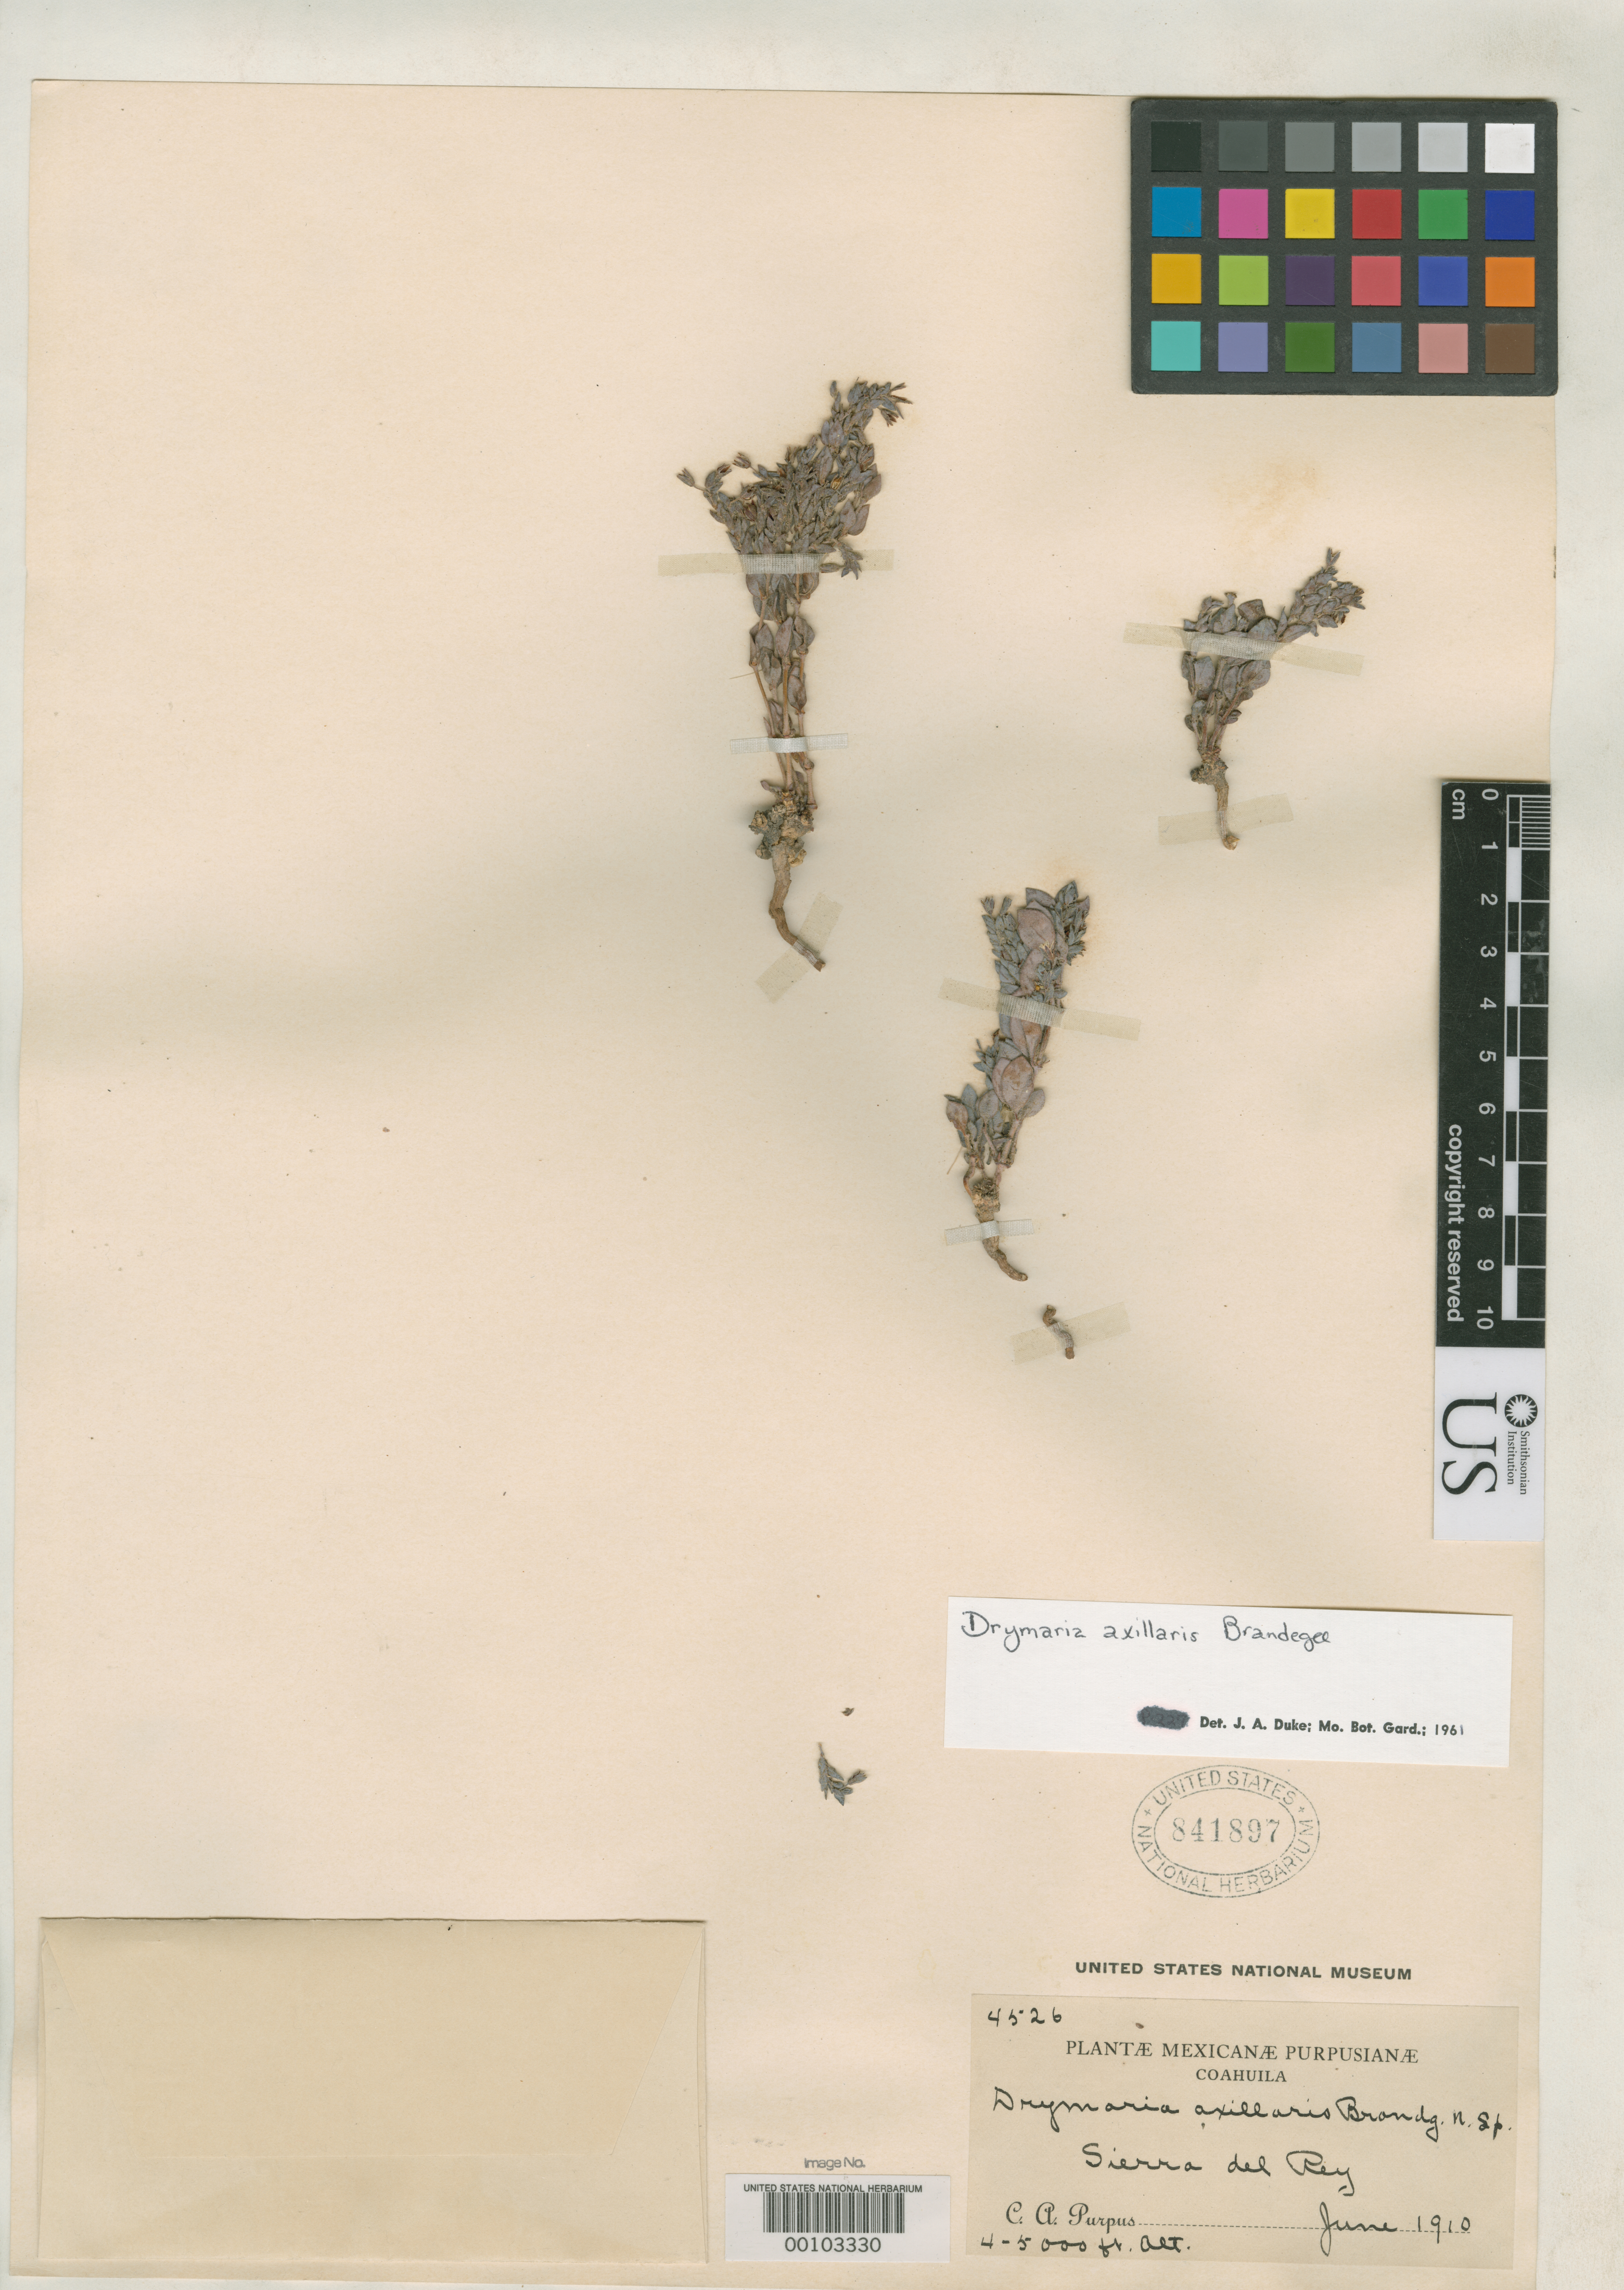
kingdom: Plantae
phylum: Tracheophyta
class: Magnoliopsida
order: Caryophyllales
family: Caryophyllaceae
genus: Drymaria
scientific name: Drymaria axillaris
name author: Brandegee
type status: Isotype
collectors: C. A. Purpus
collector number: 4526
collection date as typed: Jun 1910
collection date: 1910-06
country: Mexico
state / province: Coahuila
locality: Sierra del Rey.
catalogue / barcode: US 841897